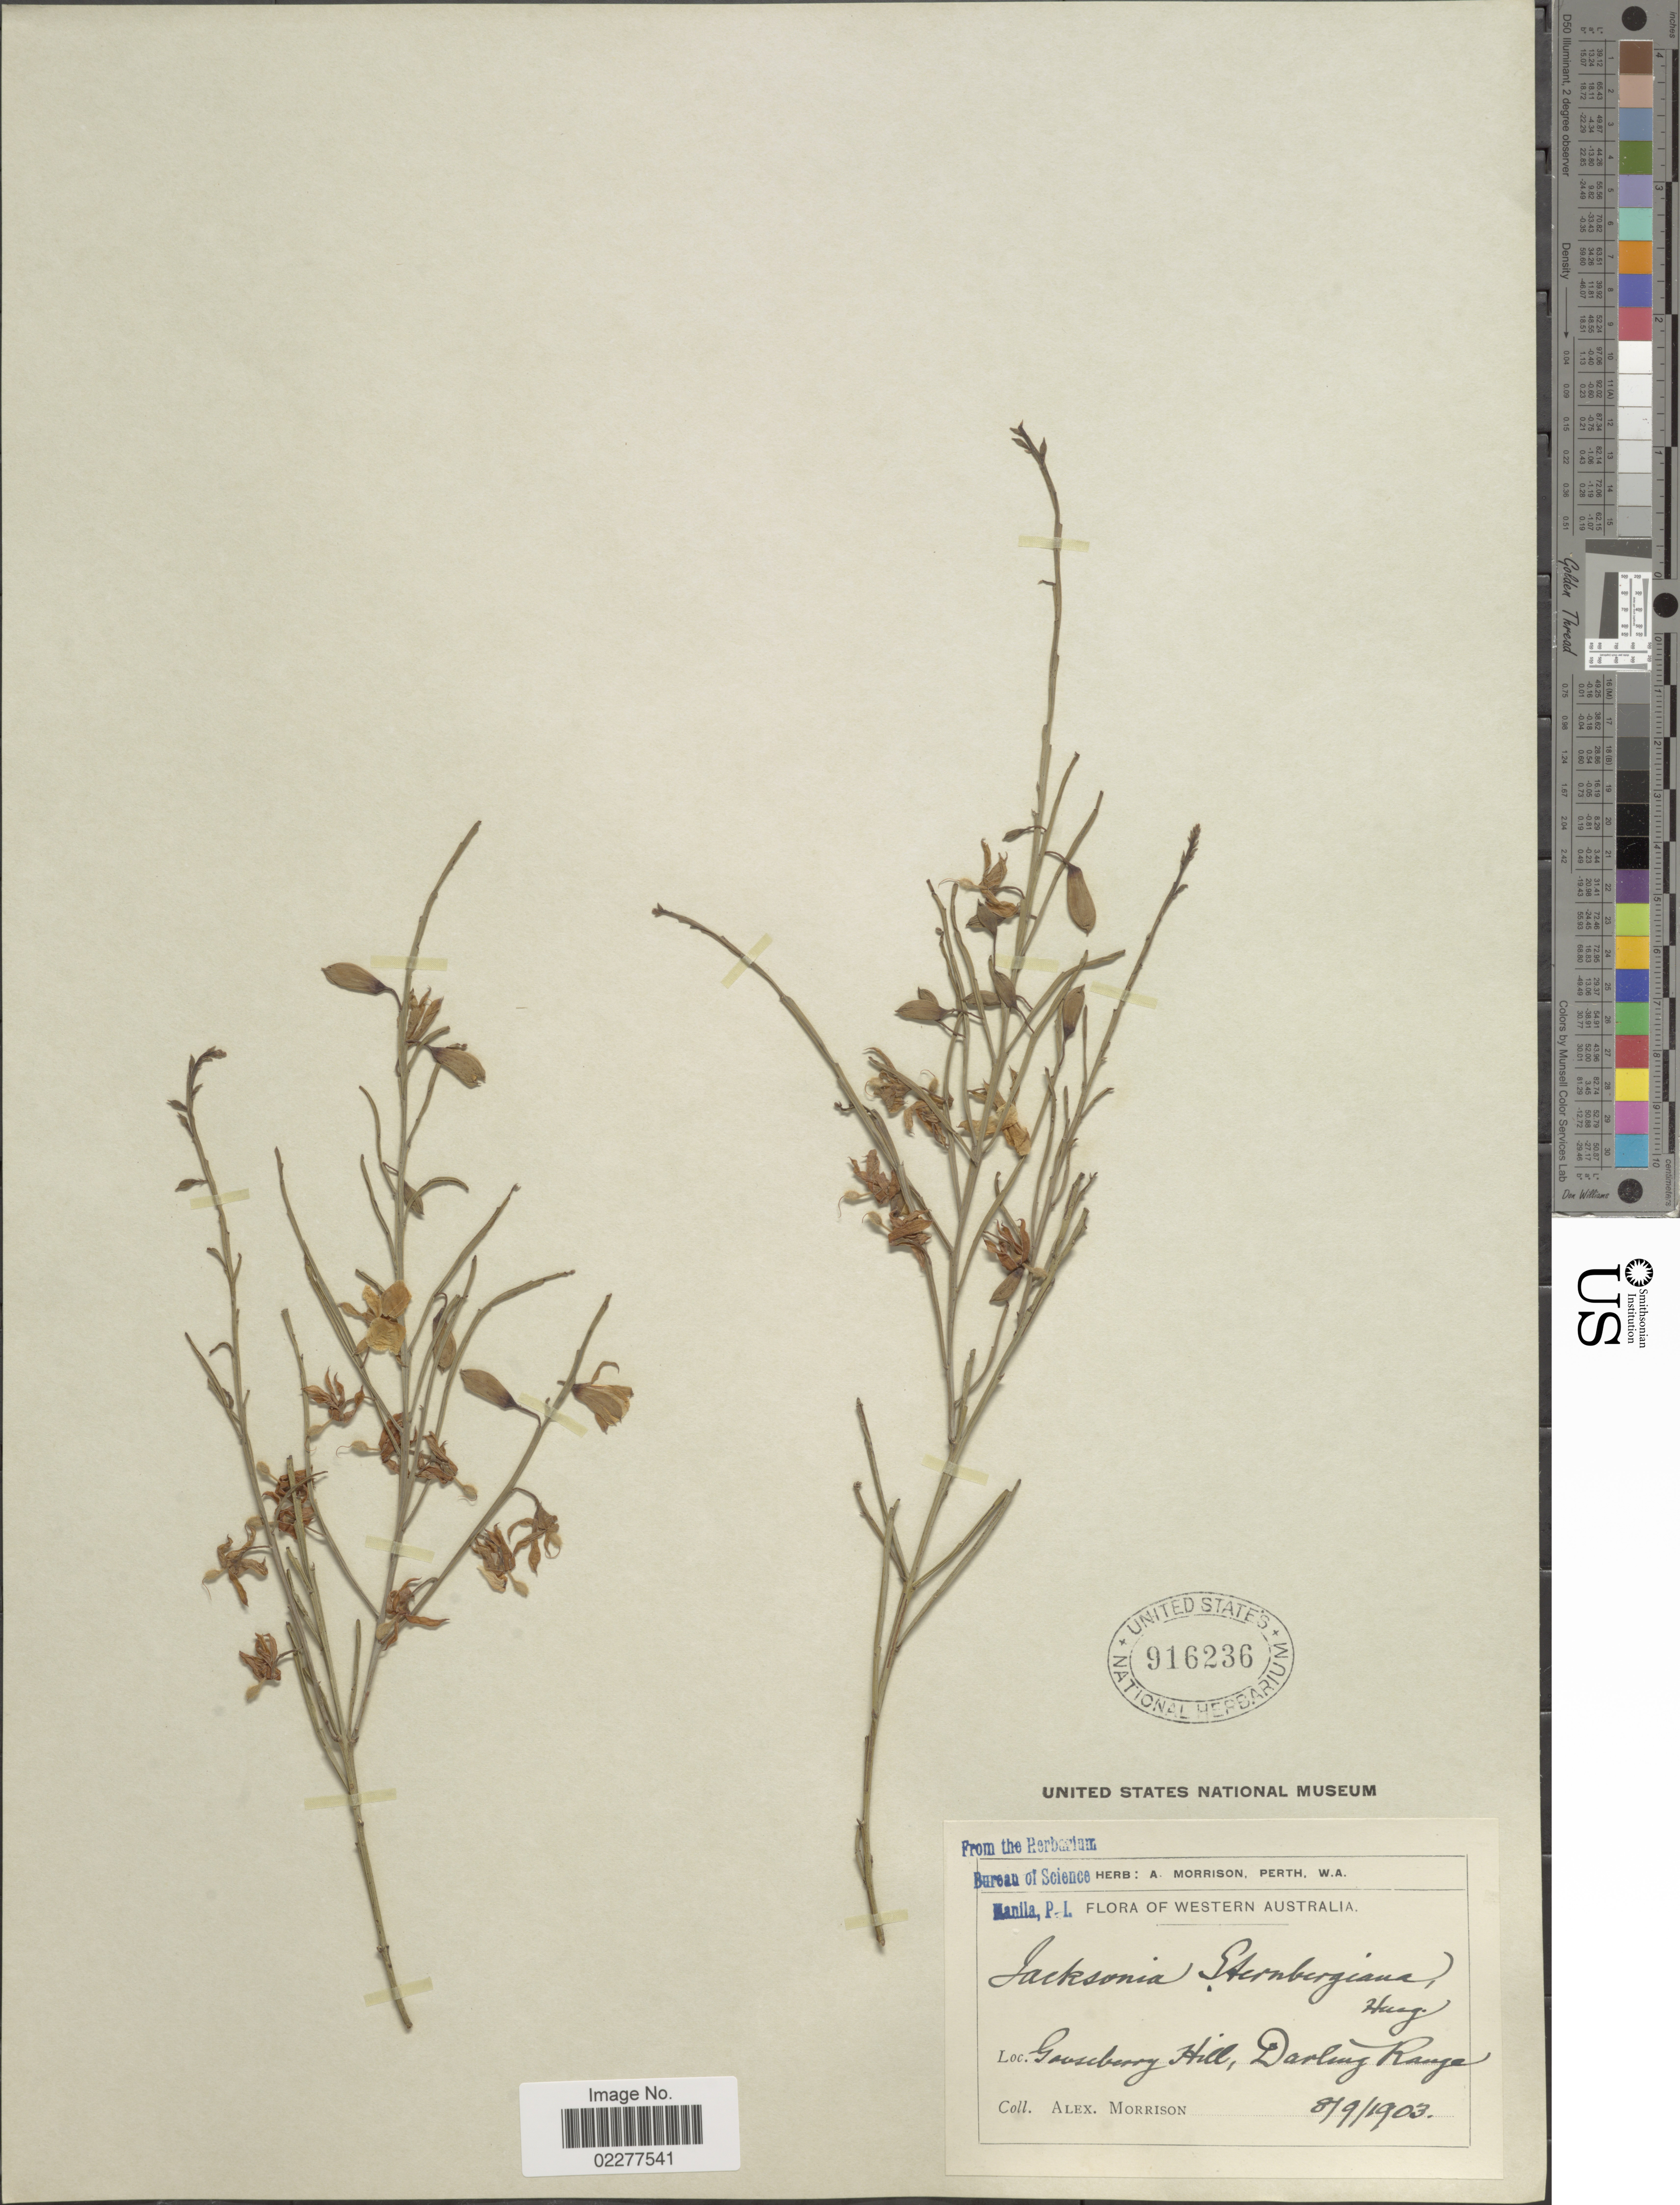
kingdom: Plantae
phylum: Tracheophyta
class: Magnoliopsida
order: Fabales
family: Fabaceae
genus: Jacksonia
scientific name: Jacksonia sternbergiana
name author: Benth.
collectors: A. Morrison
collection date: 1903-09-08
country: Australia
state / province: Western Australia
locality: Gooseberry Hill, Darling Range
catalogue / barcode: US 916236